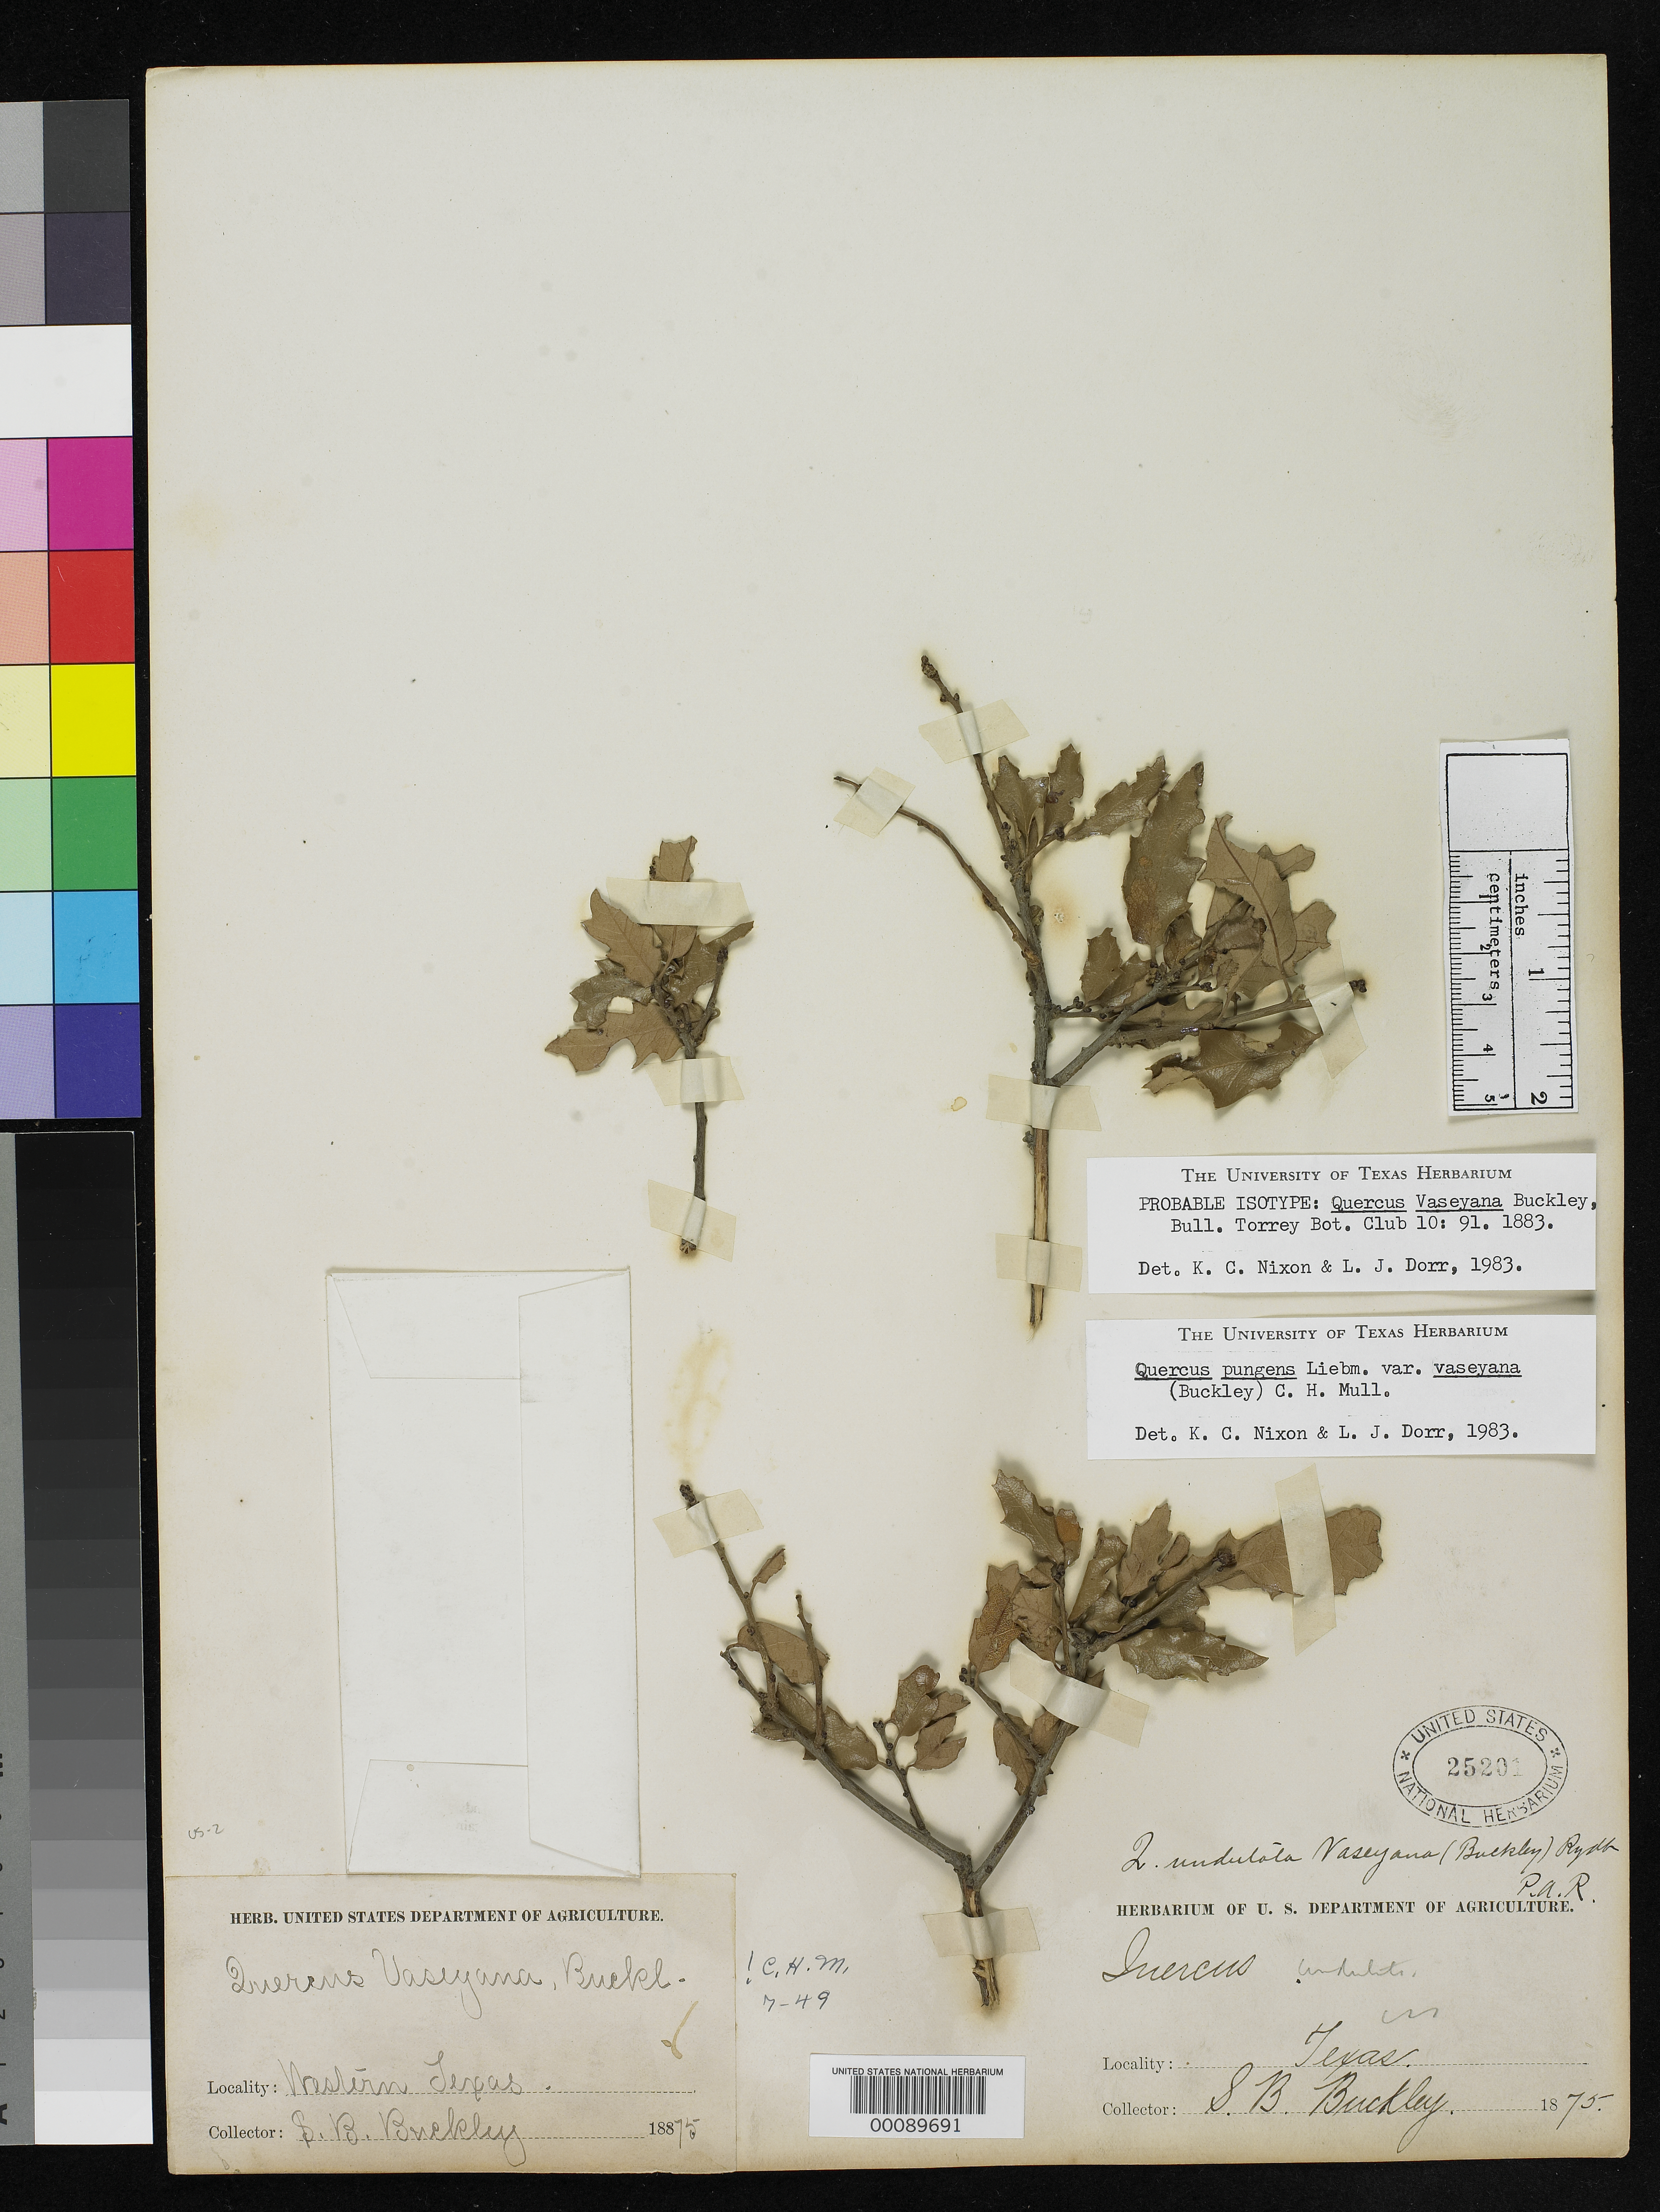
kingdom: Plantae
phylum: Tracheophyta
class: Magnoliopsida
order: Fagales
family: Fagaceae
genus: Quercus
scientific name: Quercus vaseyana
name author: Buckley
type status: Possible Syntype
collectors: S. B. Buckley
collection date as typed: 1883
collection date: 1883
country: United States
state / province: Texas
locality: Western Texas.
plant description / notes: For discussion of typification see Dorr & Nixon 1985, Taxon 34: 223-225.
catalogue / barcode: US 25201